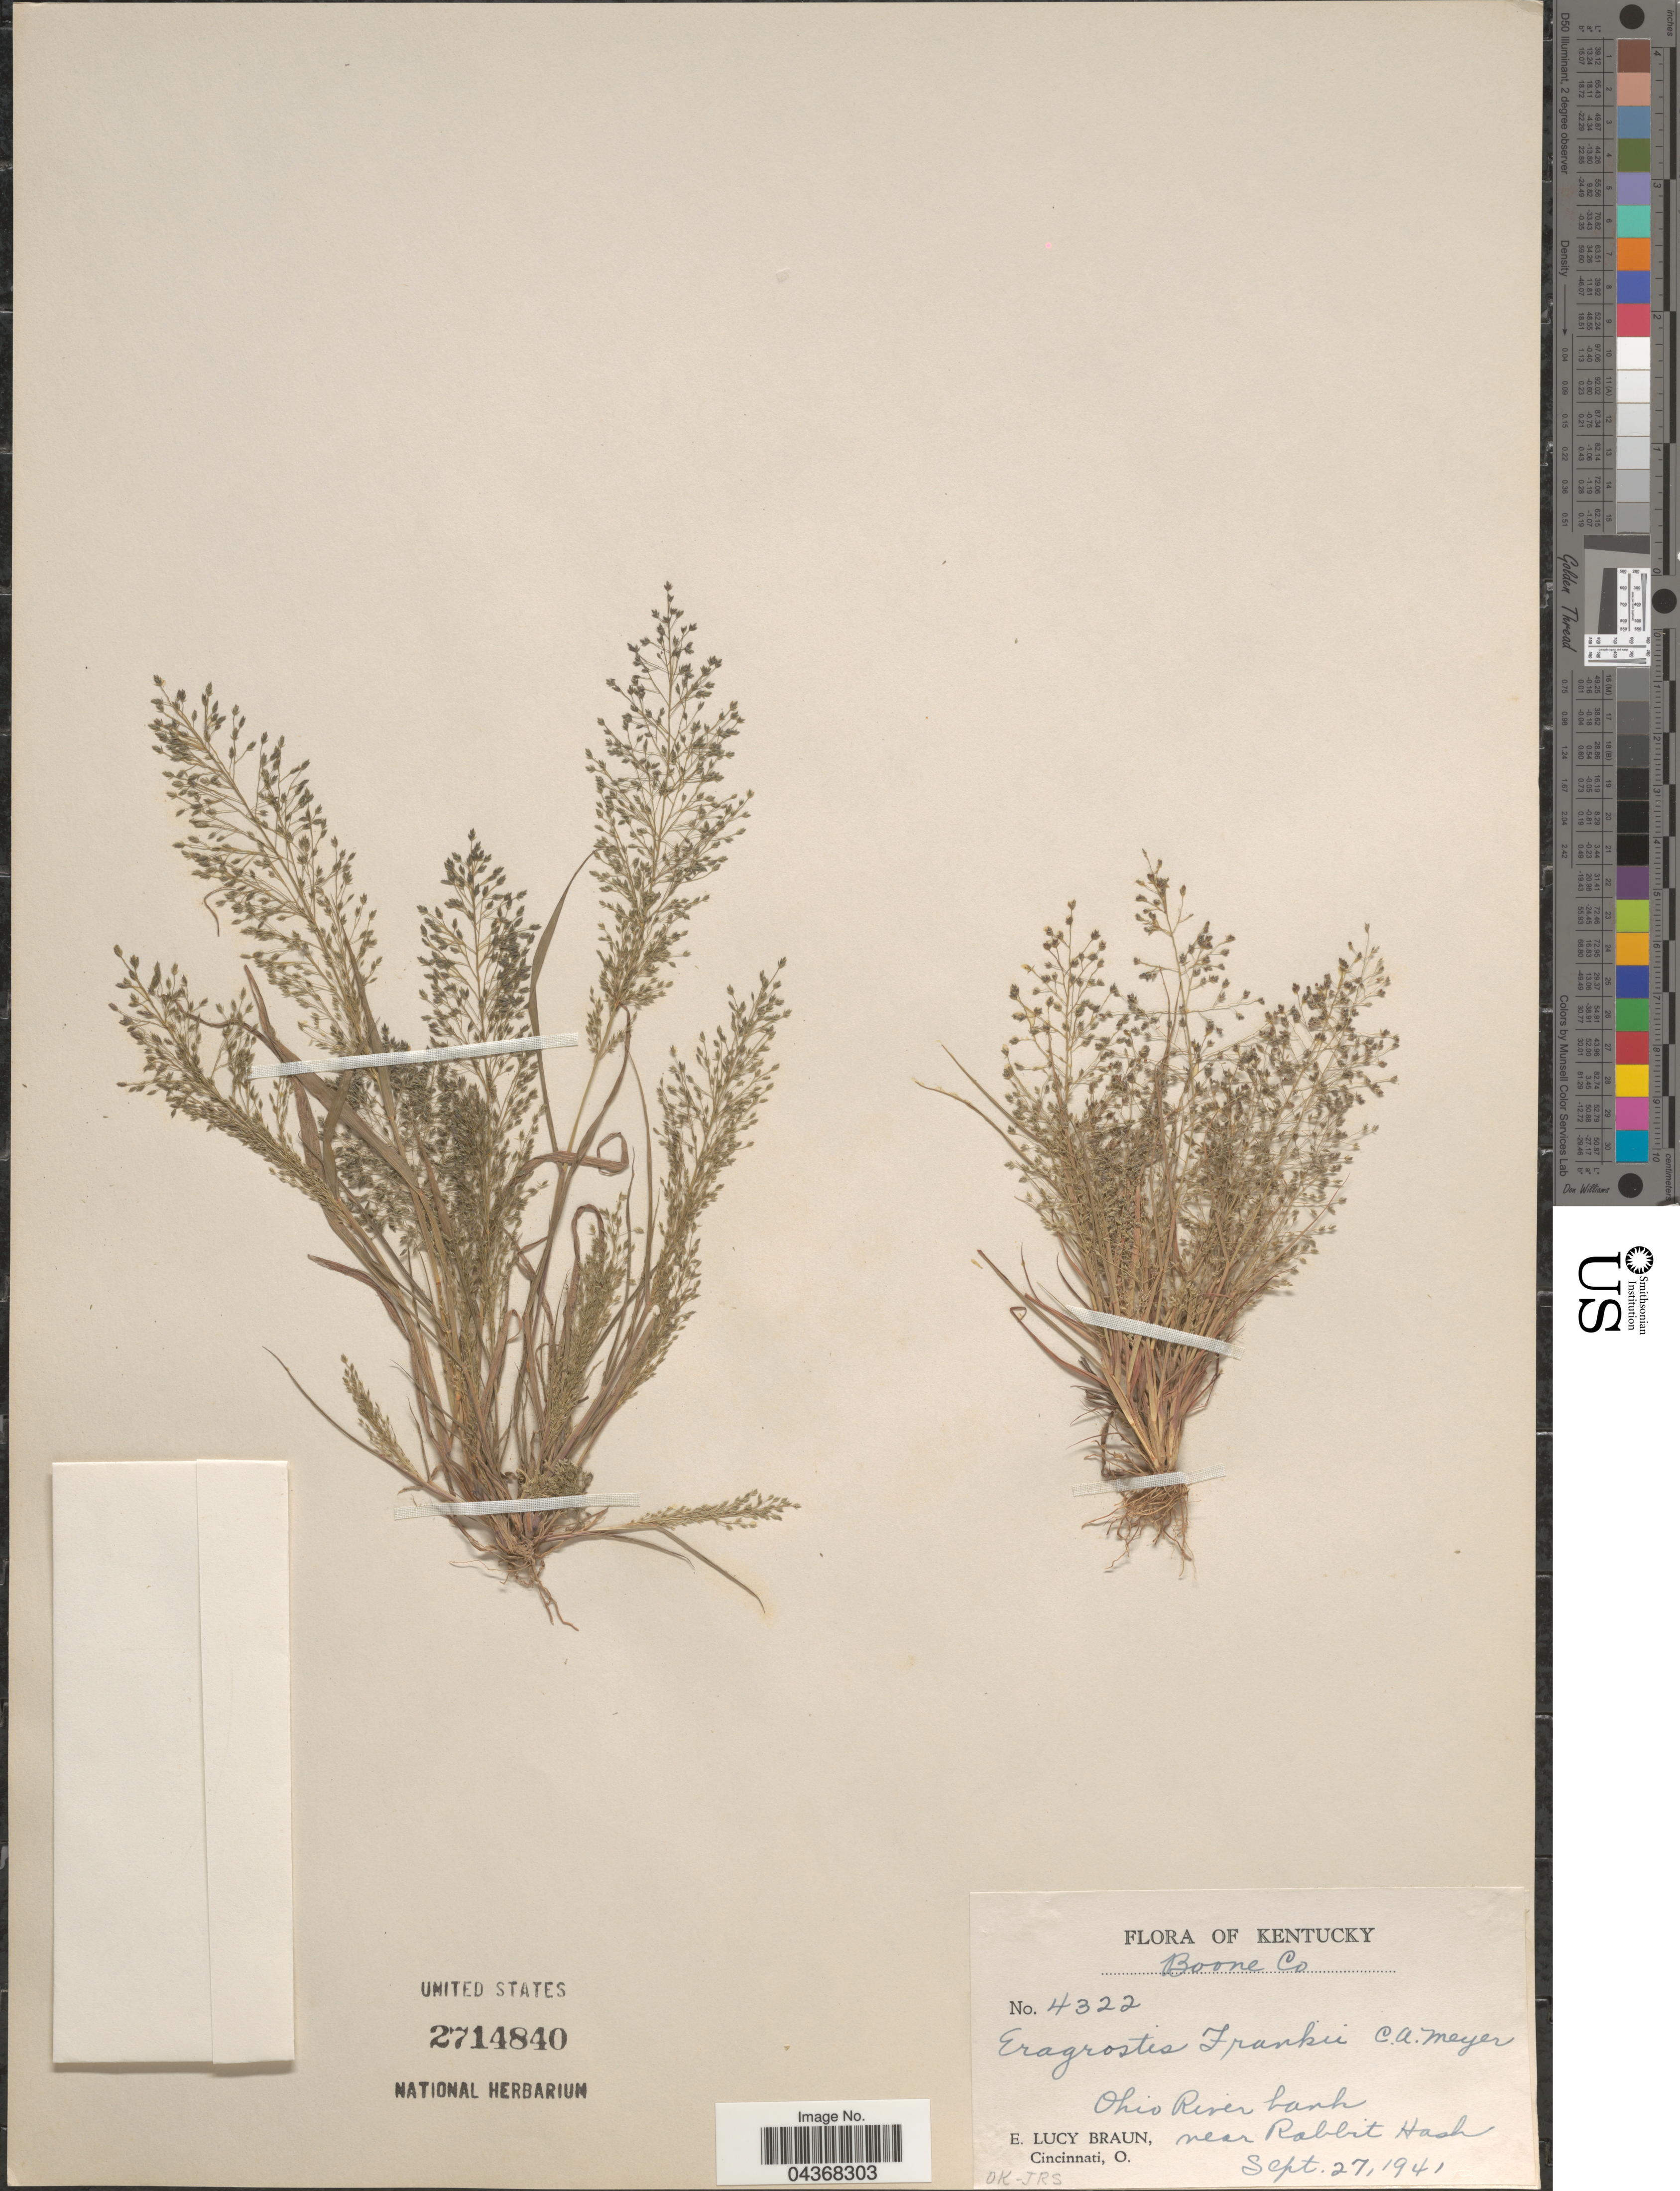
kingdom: Plantae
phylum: Tracheophyta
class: Liliopsida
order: Poales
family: Poaceae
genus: Eragrostis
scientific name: Eragrostis frankii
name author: C.A. Mey. ex Steud.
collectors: E. L. Braun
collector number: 4322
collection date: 1941-09-27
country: United States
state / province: Kentucky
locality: Boone Co. Ohio River bank near Rabbit Hash.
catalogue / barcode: US 2714840